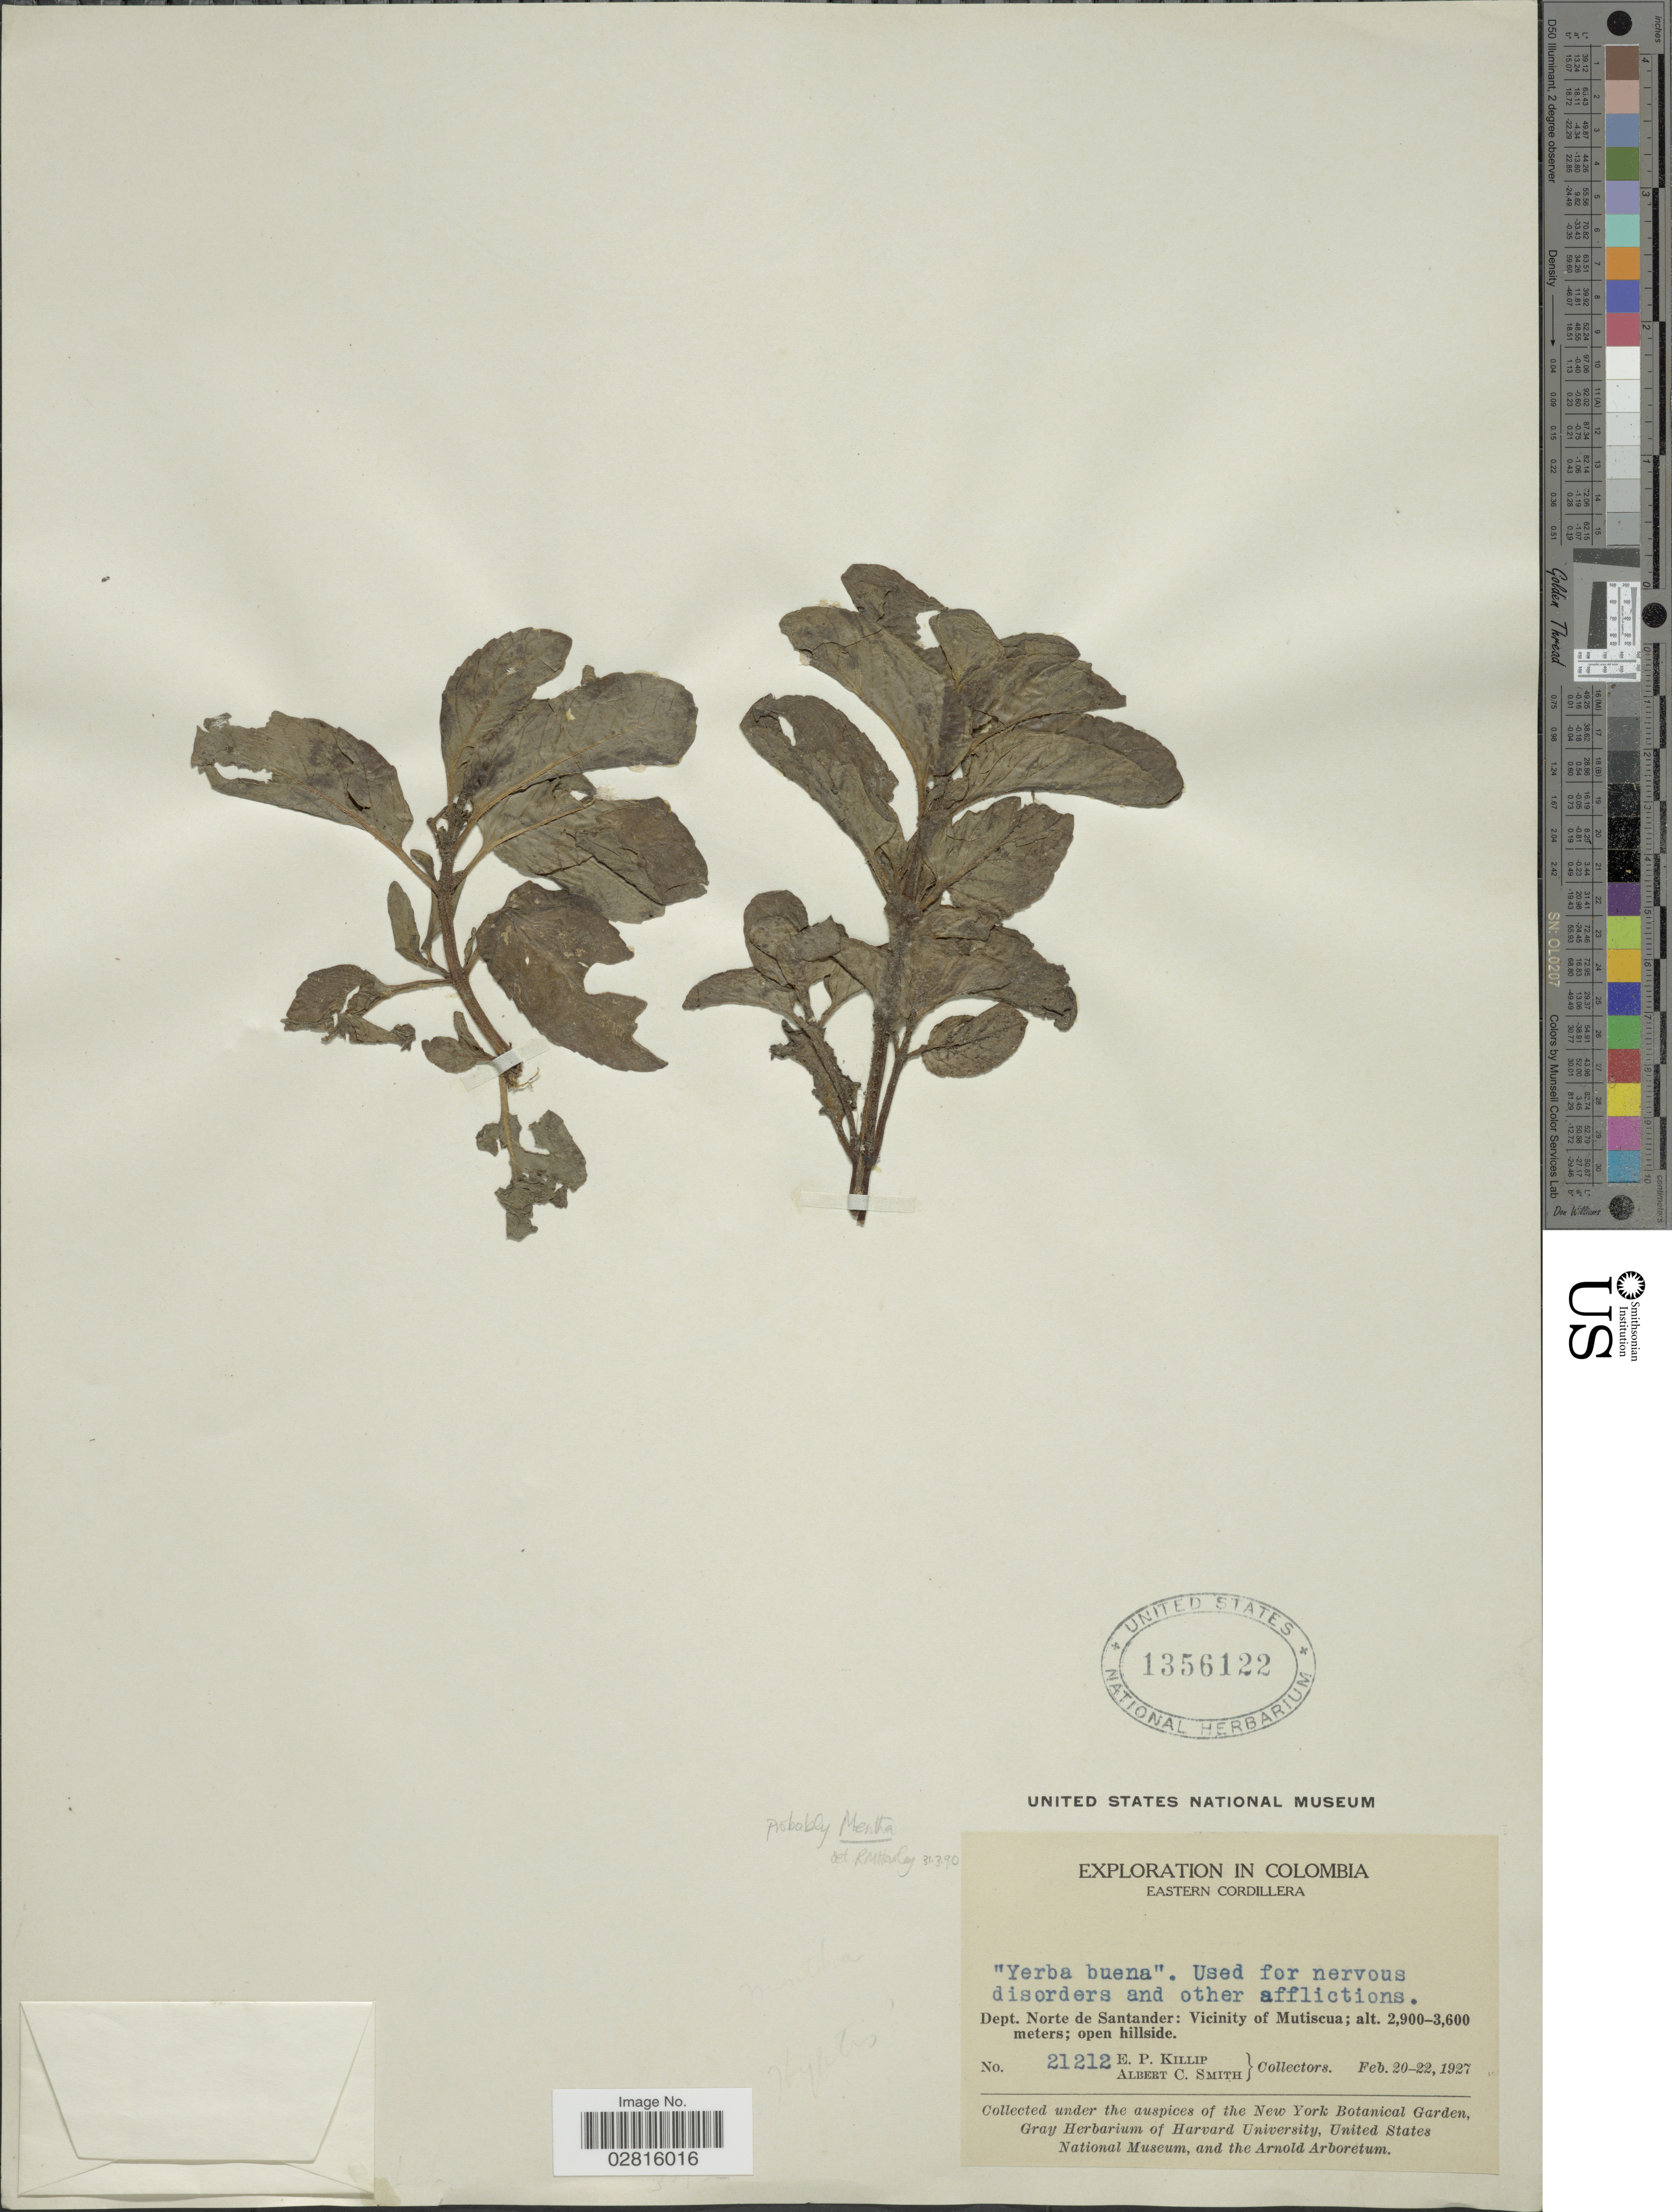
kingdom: Plantae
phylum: Tracheophyta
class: Magnoliopsida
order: Lamiales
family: Lamiaceae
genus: Mentha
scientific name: Mentha sp.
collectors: E. P. Killip & A. C. Smith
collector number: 21212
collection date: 1927-02-20/1927-02-22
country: Colombia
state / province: Norte de Santander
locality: Eastern Cordillera. Dept. Norte de Santander: Vicinity of Mutiscua.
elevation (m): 2900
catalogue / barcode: US 1356122